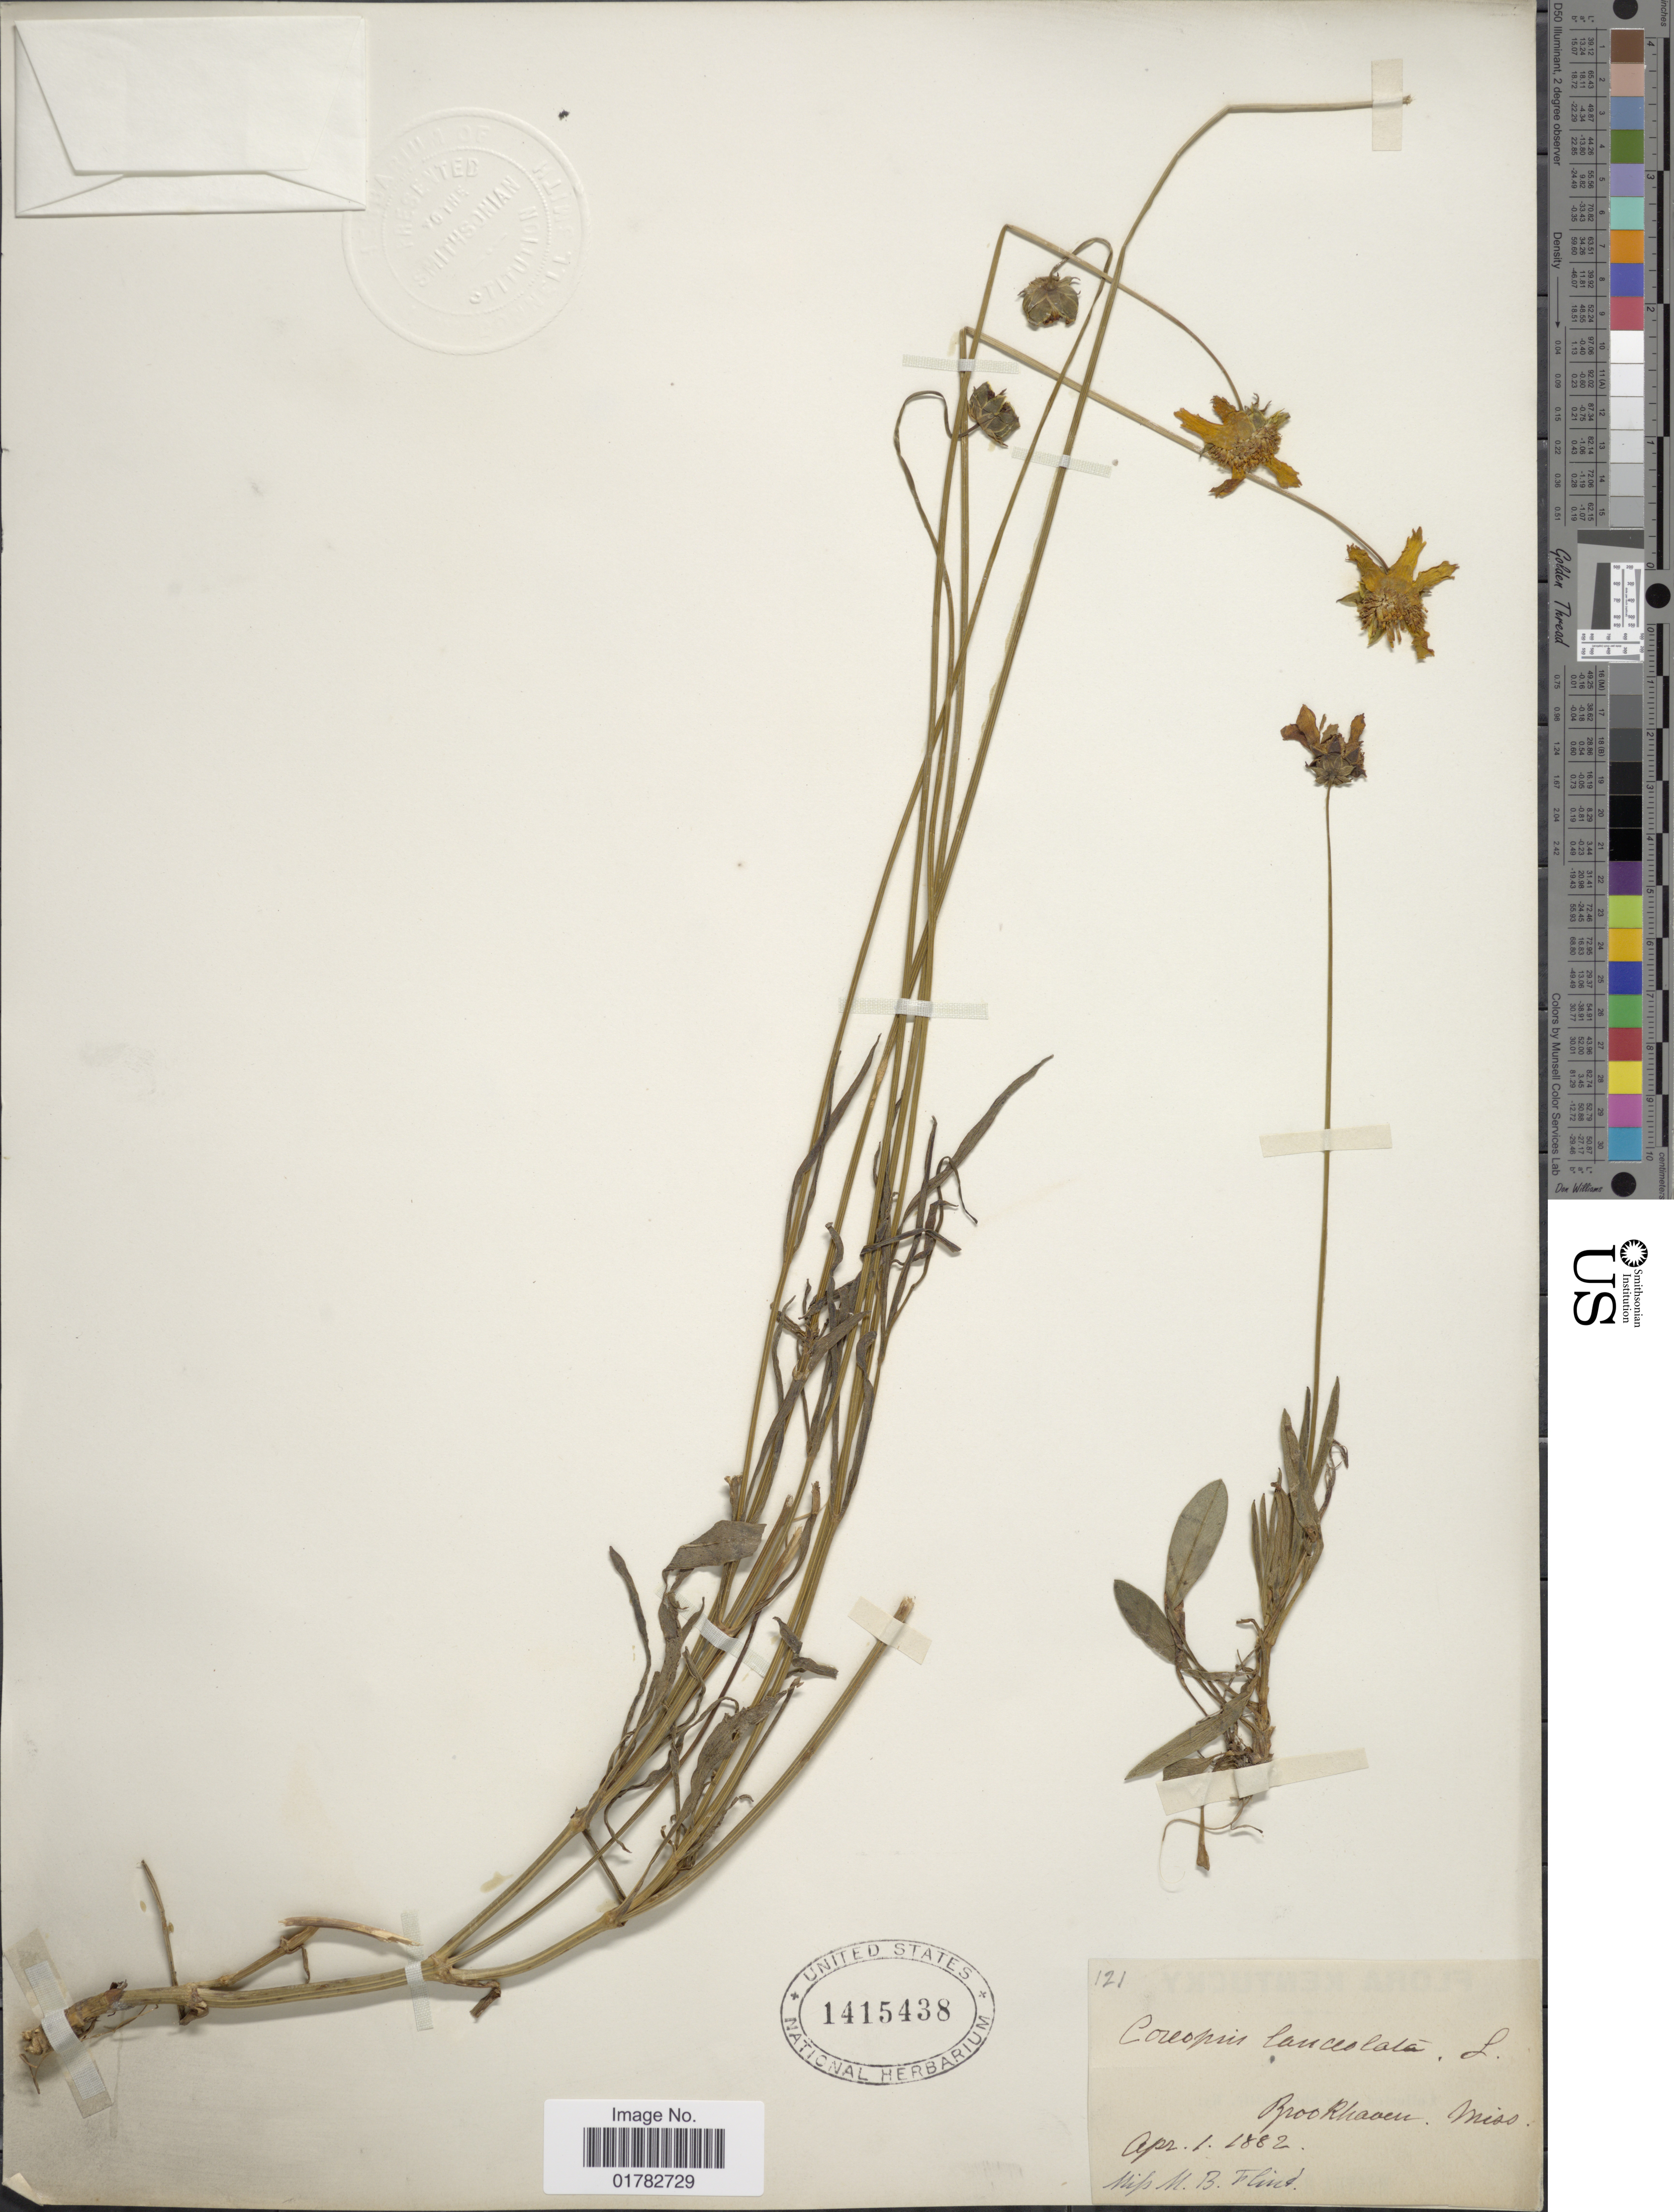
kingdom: Plantae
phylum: Tracheophyta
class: Magnoliopsida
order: Asterales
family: Asteraceae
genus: Coreopsis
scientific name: Coreopsis lanceolata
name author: L.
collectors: M. Flint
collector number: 121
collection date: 1882-04-01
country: United States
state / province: Mississippi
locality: Brookhaven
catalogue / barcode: US 1415438